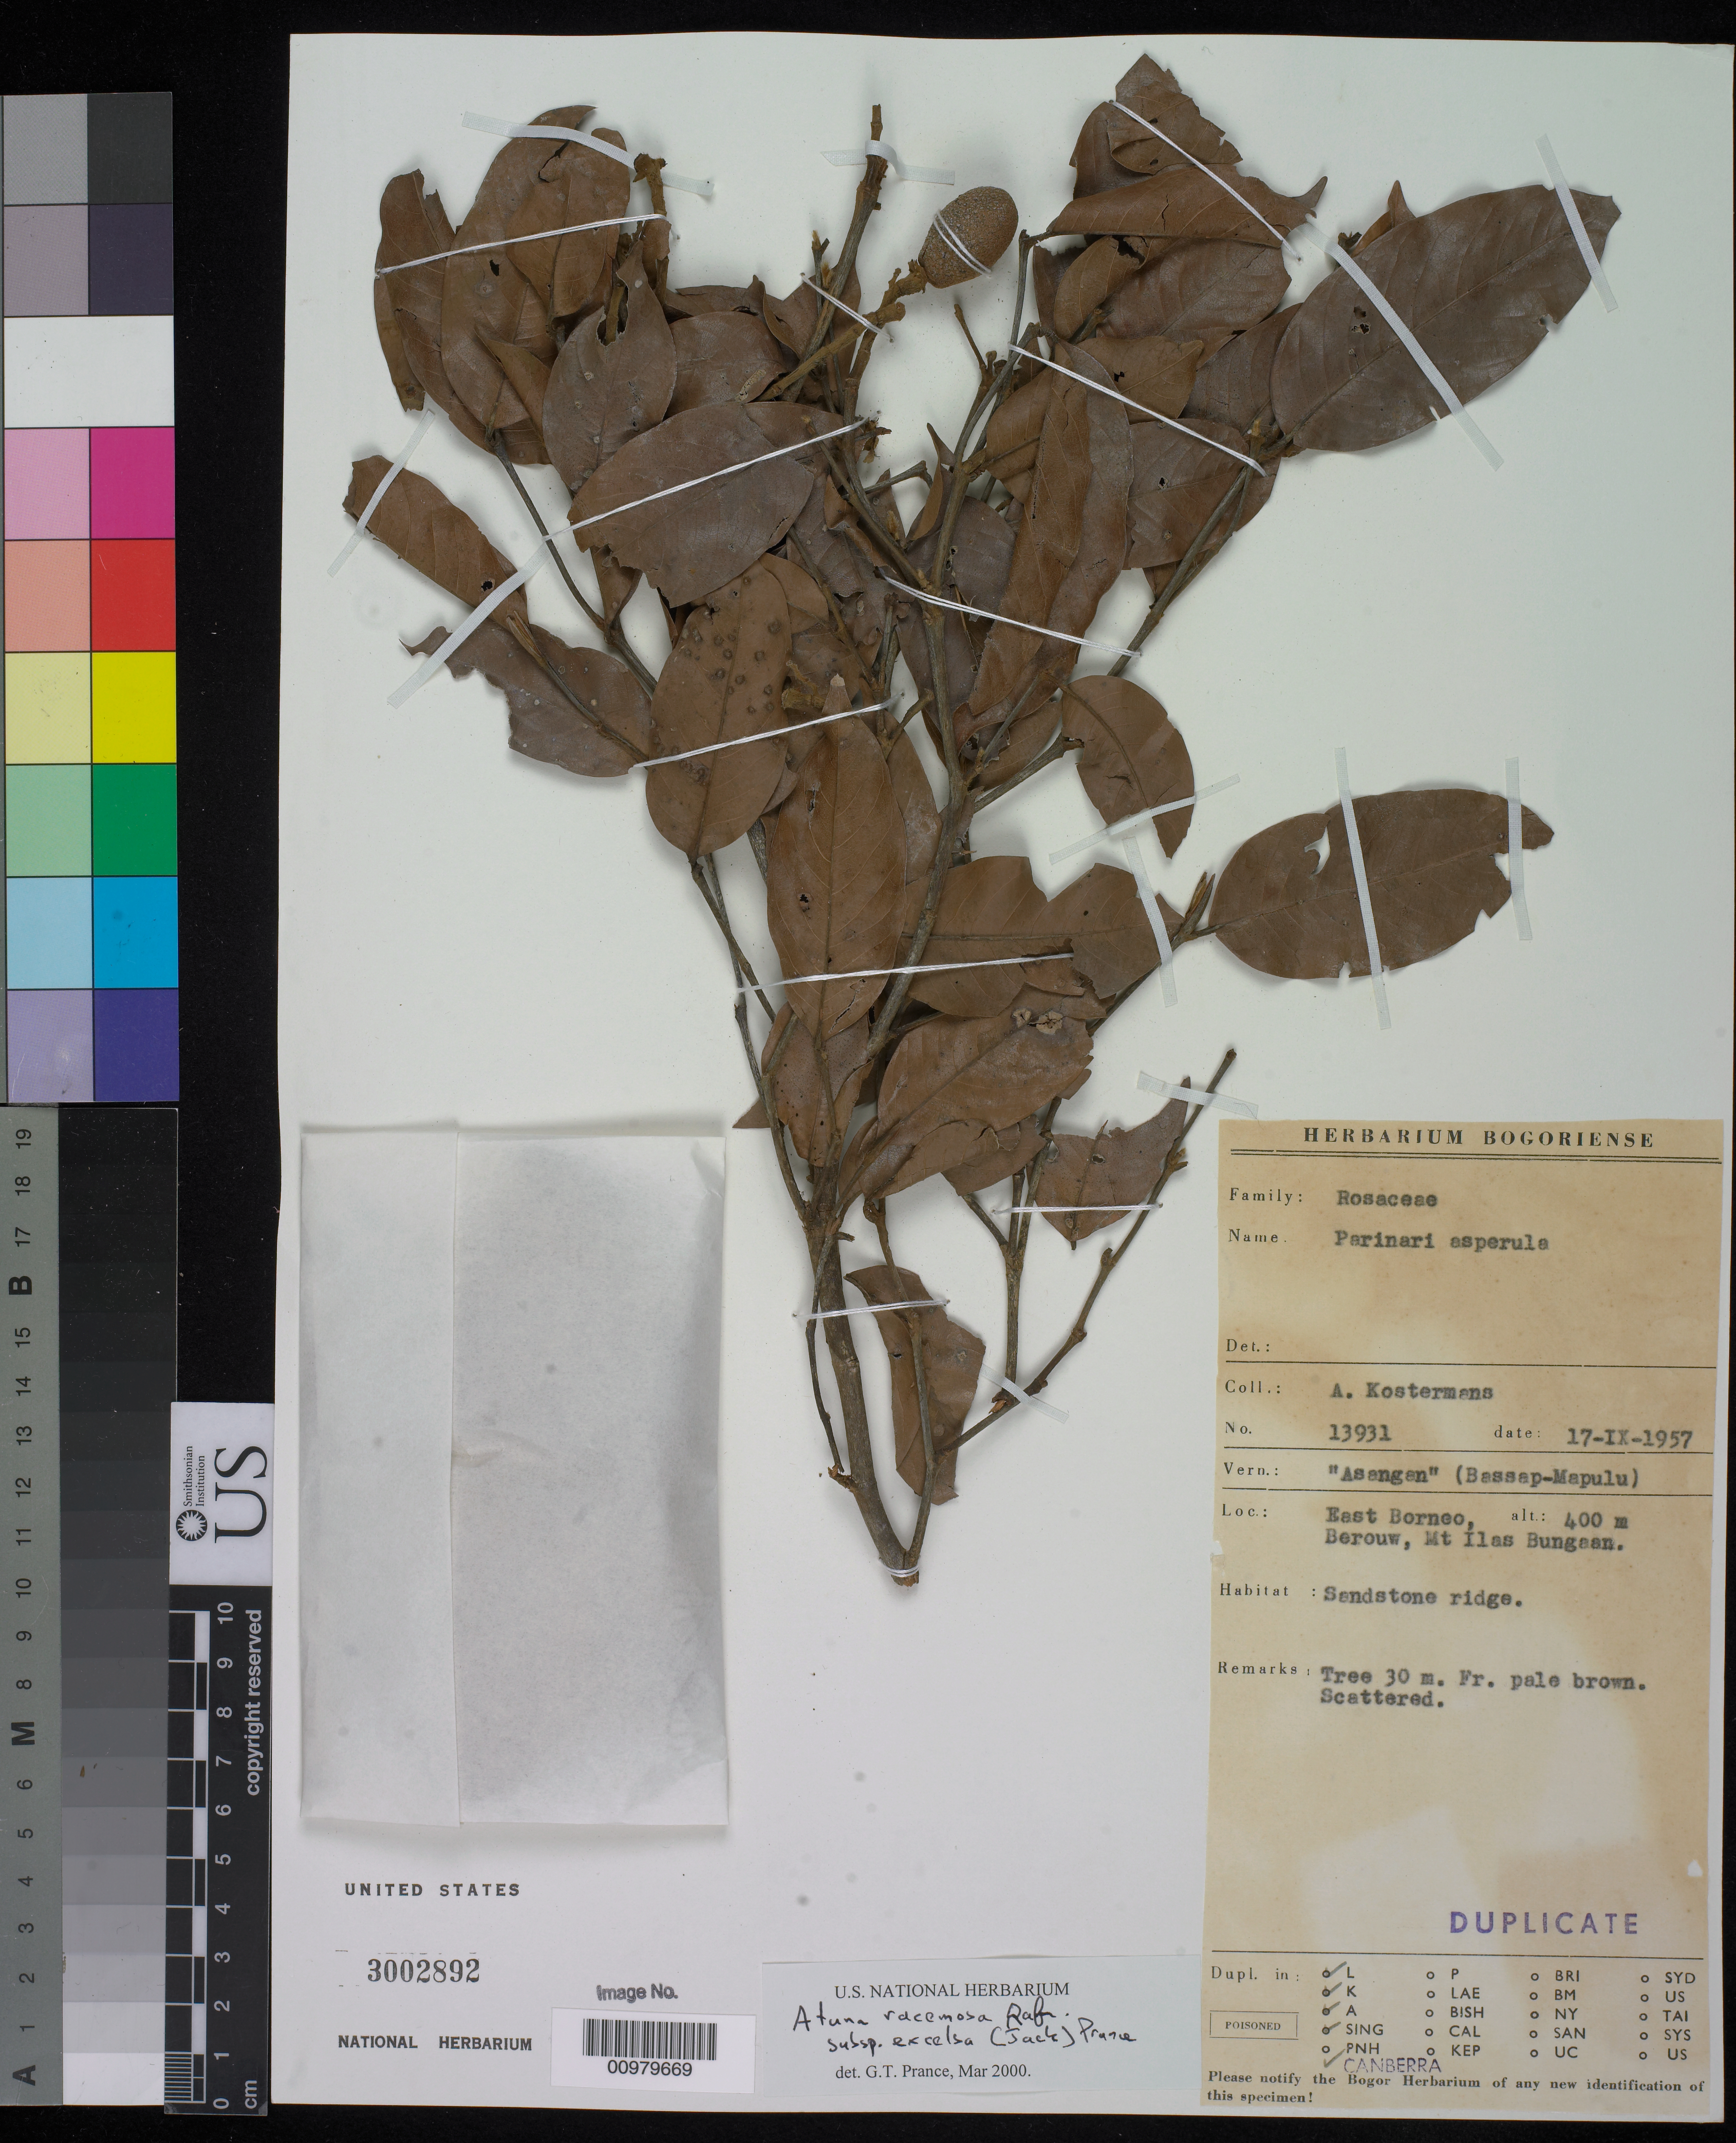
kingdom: Plantae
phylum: Tracheophyta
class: Magnoliopsida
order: Malpighiales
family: Chrysobalanaceae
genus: Atuna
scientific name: Atuna racemosa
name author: Raf.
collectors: A. J. G. Kostermans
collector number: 13931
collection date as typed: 17 Sep 1957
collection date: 1957-09-17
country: Indonesia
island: Borneo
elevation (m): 400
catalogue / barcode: US 3002892